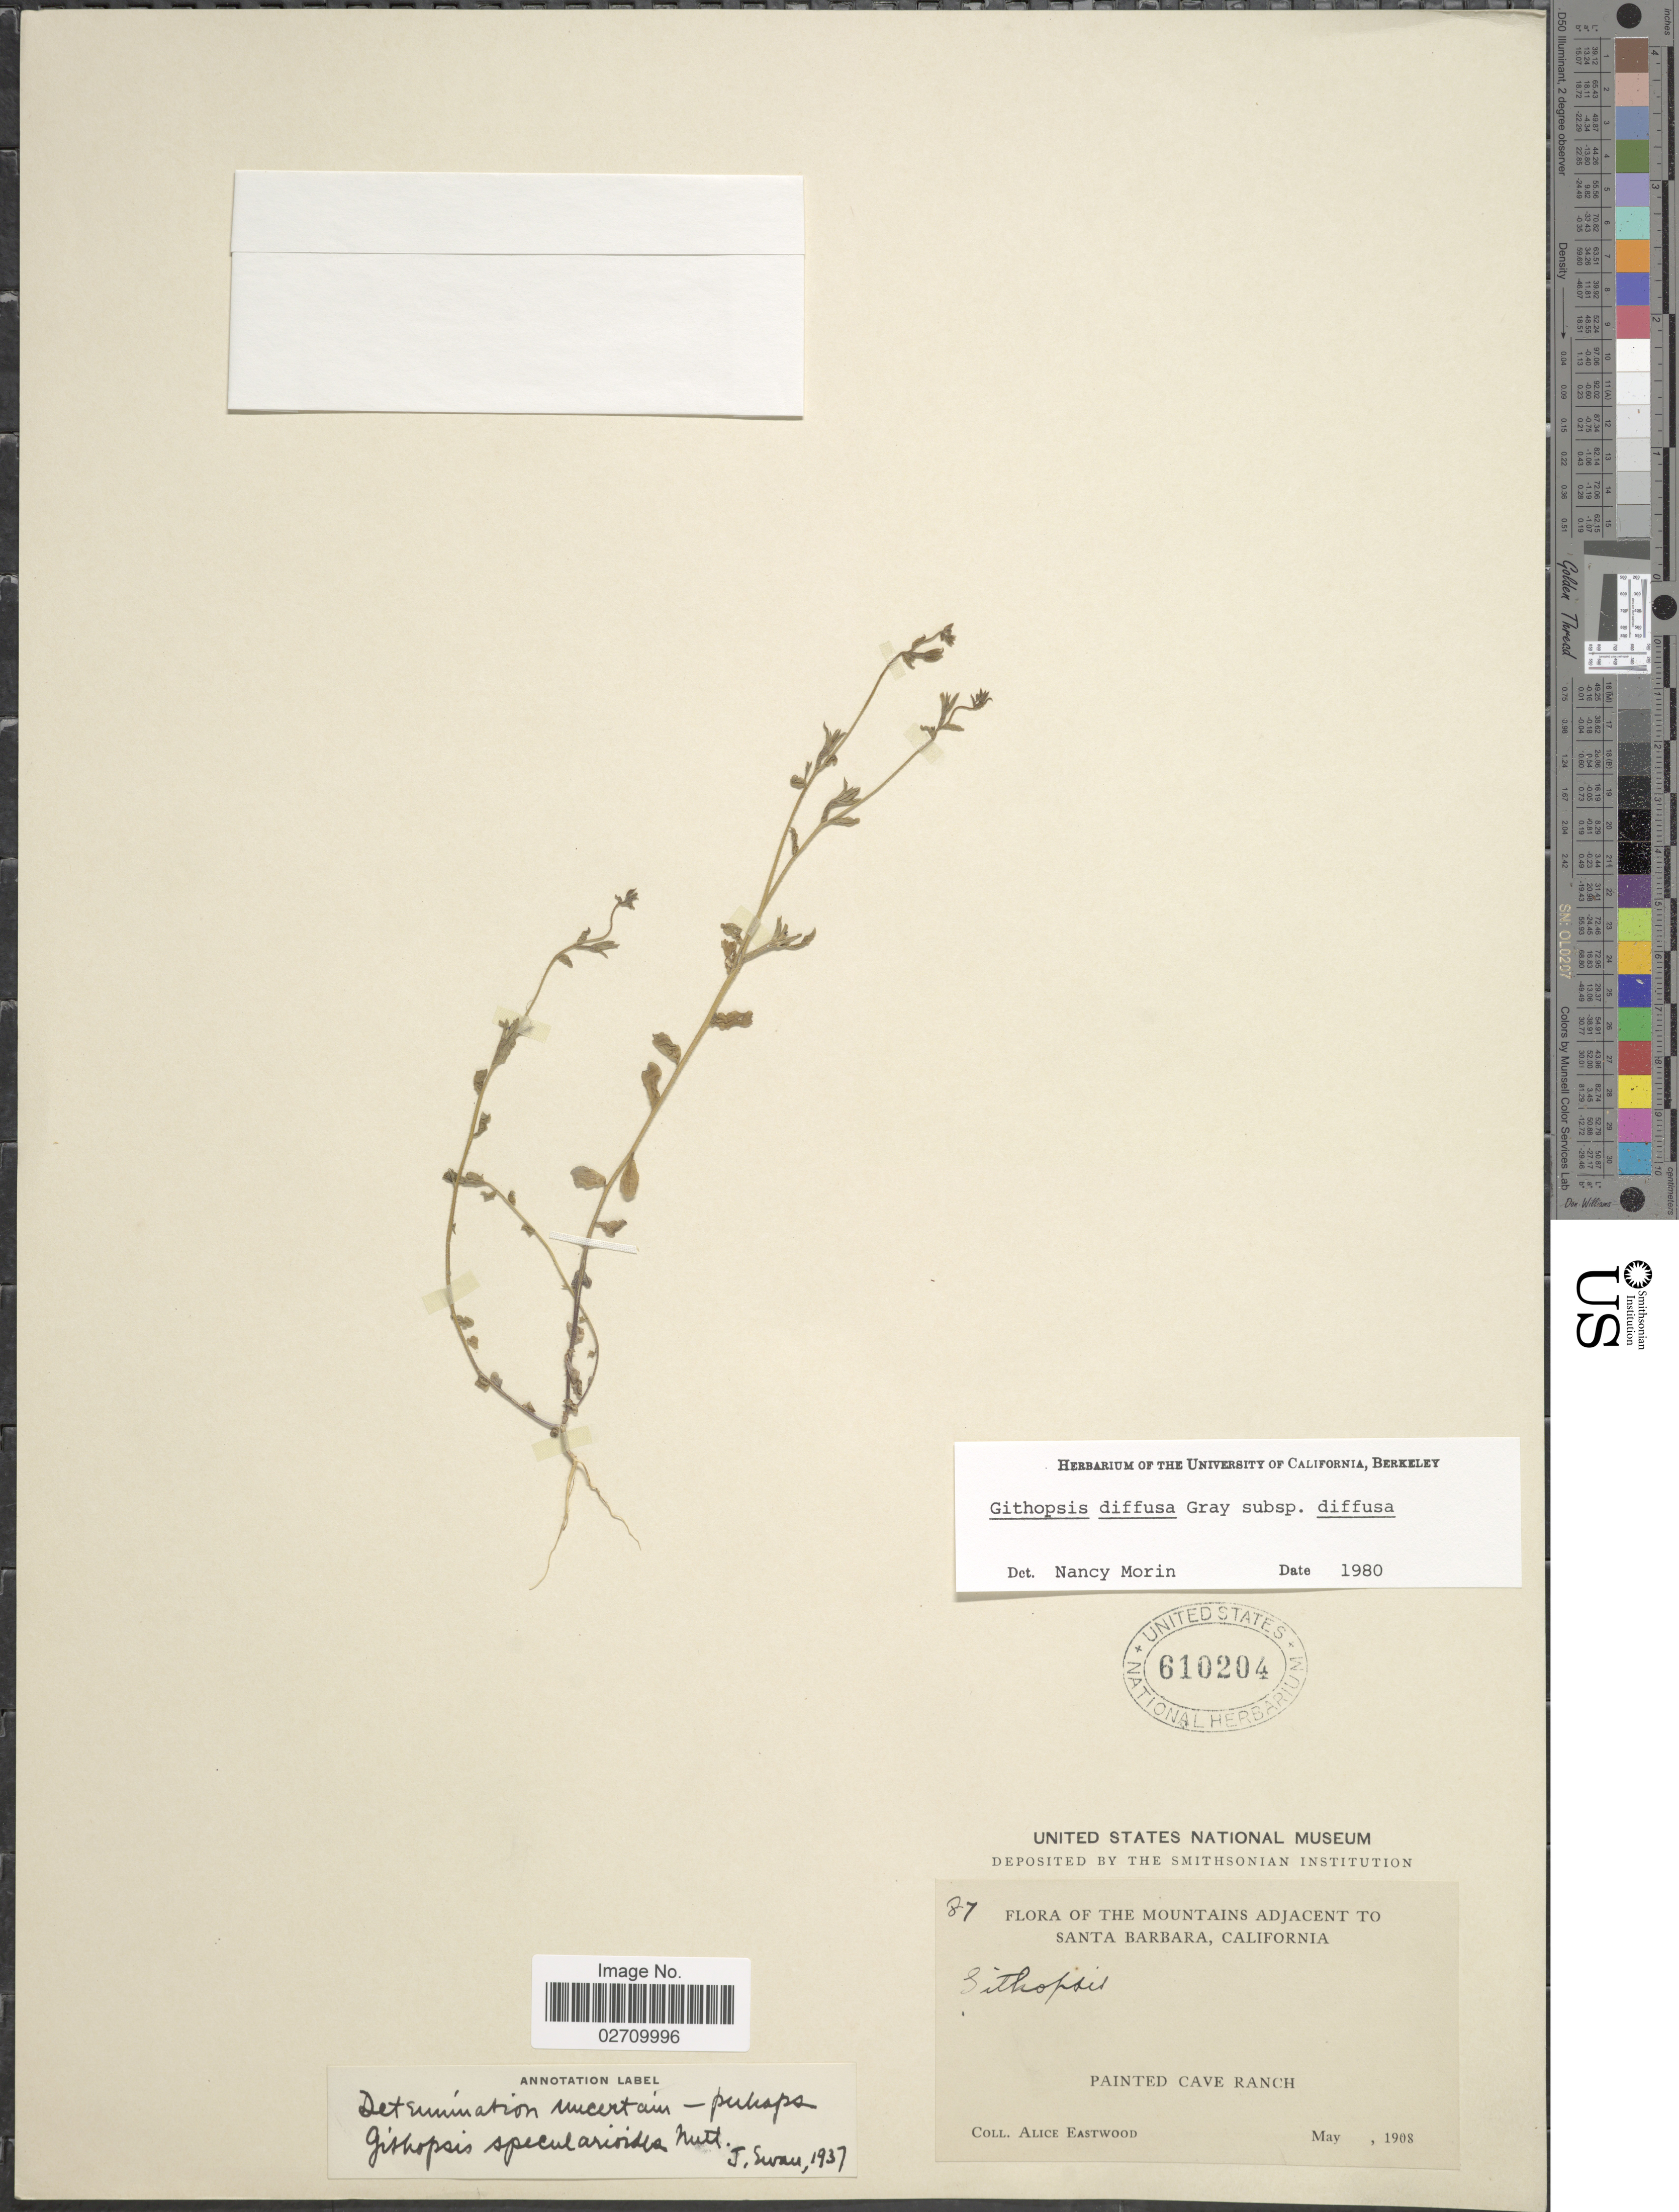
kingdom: Plantae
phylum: Tracheophyta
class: Magnoliopsida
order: Asterales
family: Campanulaceae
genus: Githopsis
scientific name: Githopsis diffusa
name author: A. Gray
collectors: A. Eastwood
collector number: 87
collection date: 1908-05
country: United States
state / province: California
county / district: Santa Barbara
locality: The Mountains adjacent to Santa Barbara. Painted Cave Ranch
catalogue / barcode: US 610204